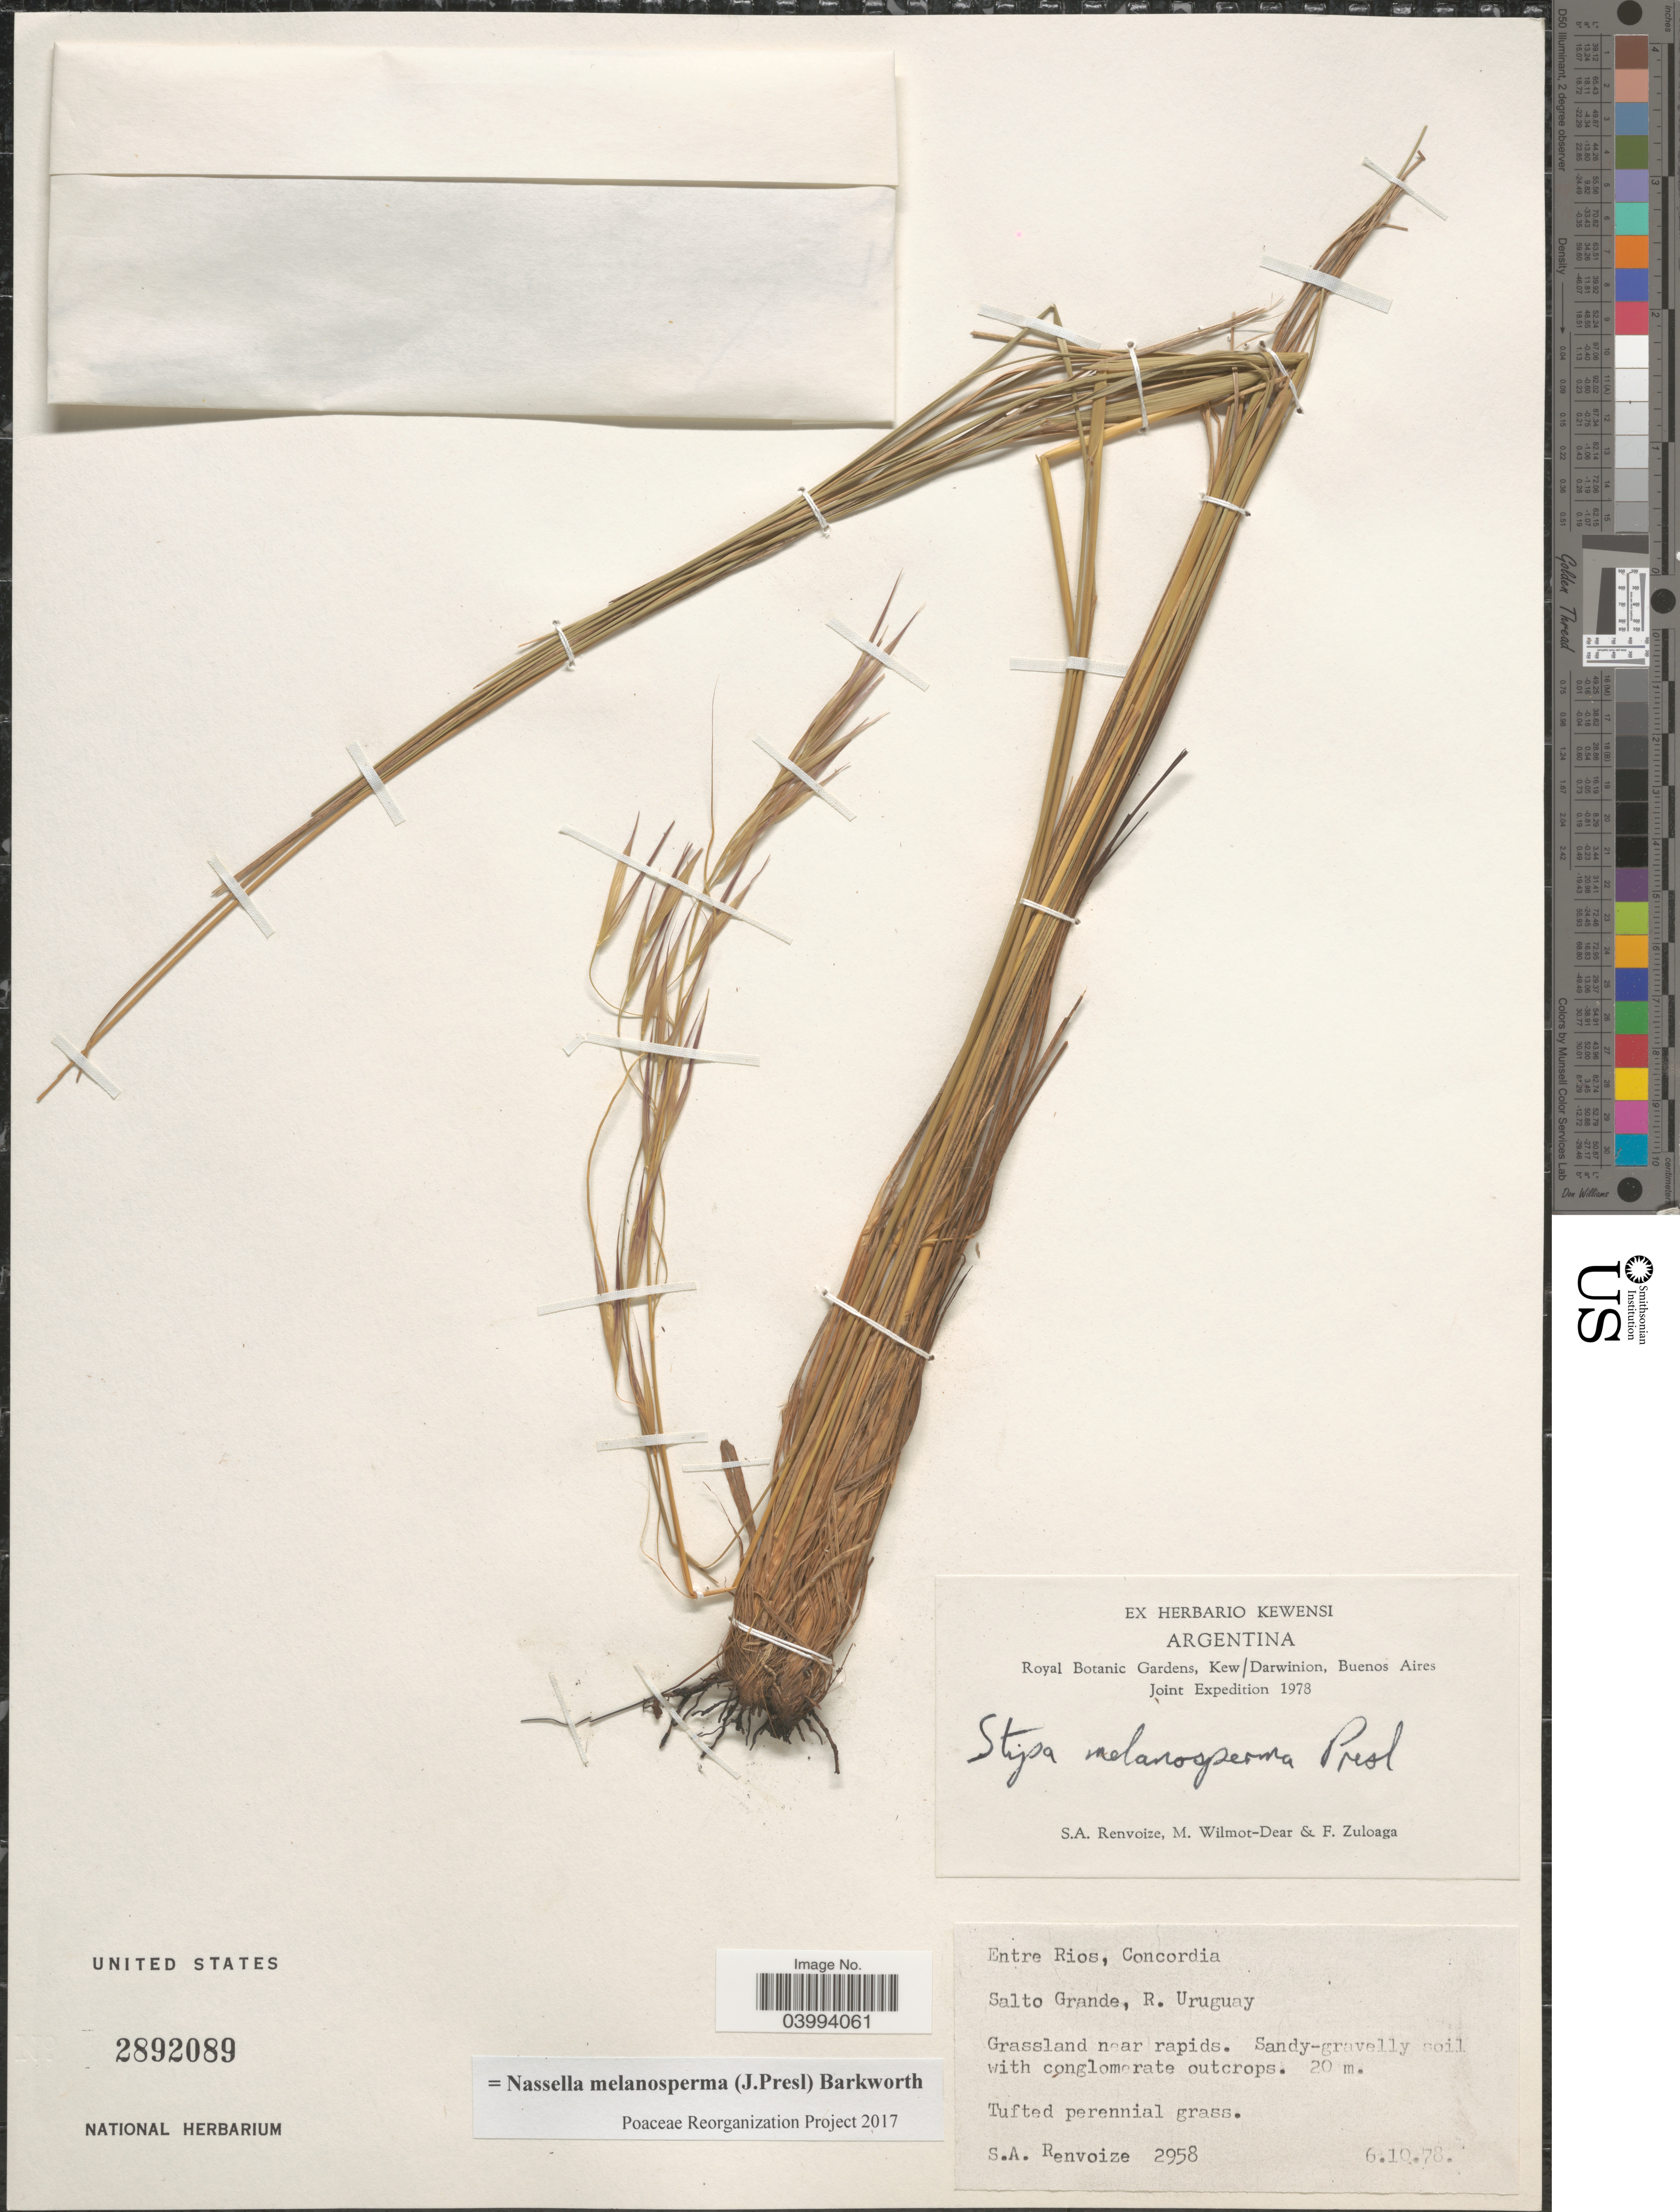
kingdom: Plantae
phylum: Tracheophyta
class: Liliopsida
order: Poales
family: Poaceae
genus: Nassella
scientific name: Nassella melanosperma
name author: (J. Presl) Barkworth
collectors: S. A. Renvoize, M. Wilmot-Dear & F. Zuloaga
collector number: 2958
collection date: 1978-10-06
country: Argentina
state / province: Entre Rios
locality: Concordia. Salto Grande, R. Uruguay. Grassland near rapids.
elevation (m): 20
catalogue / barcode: US 2892089